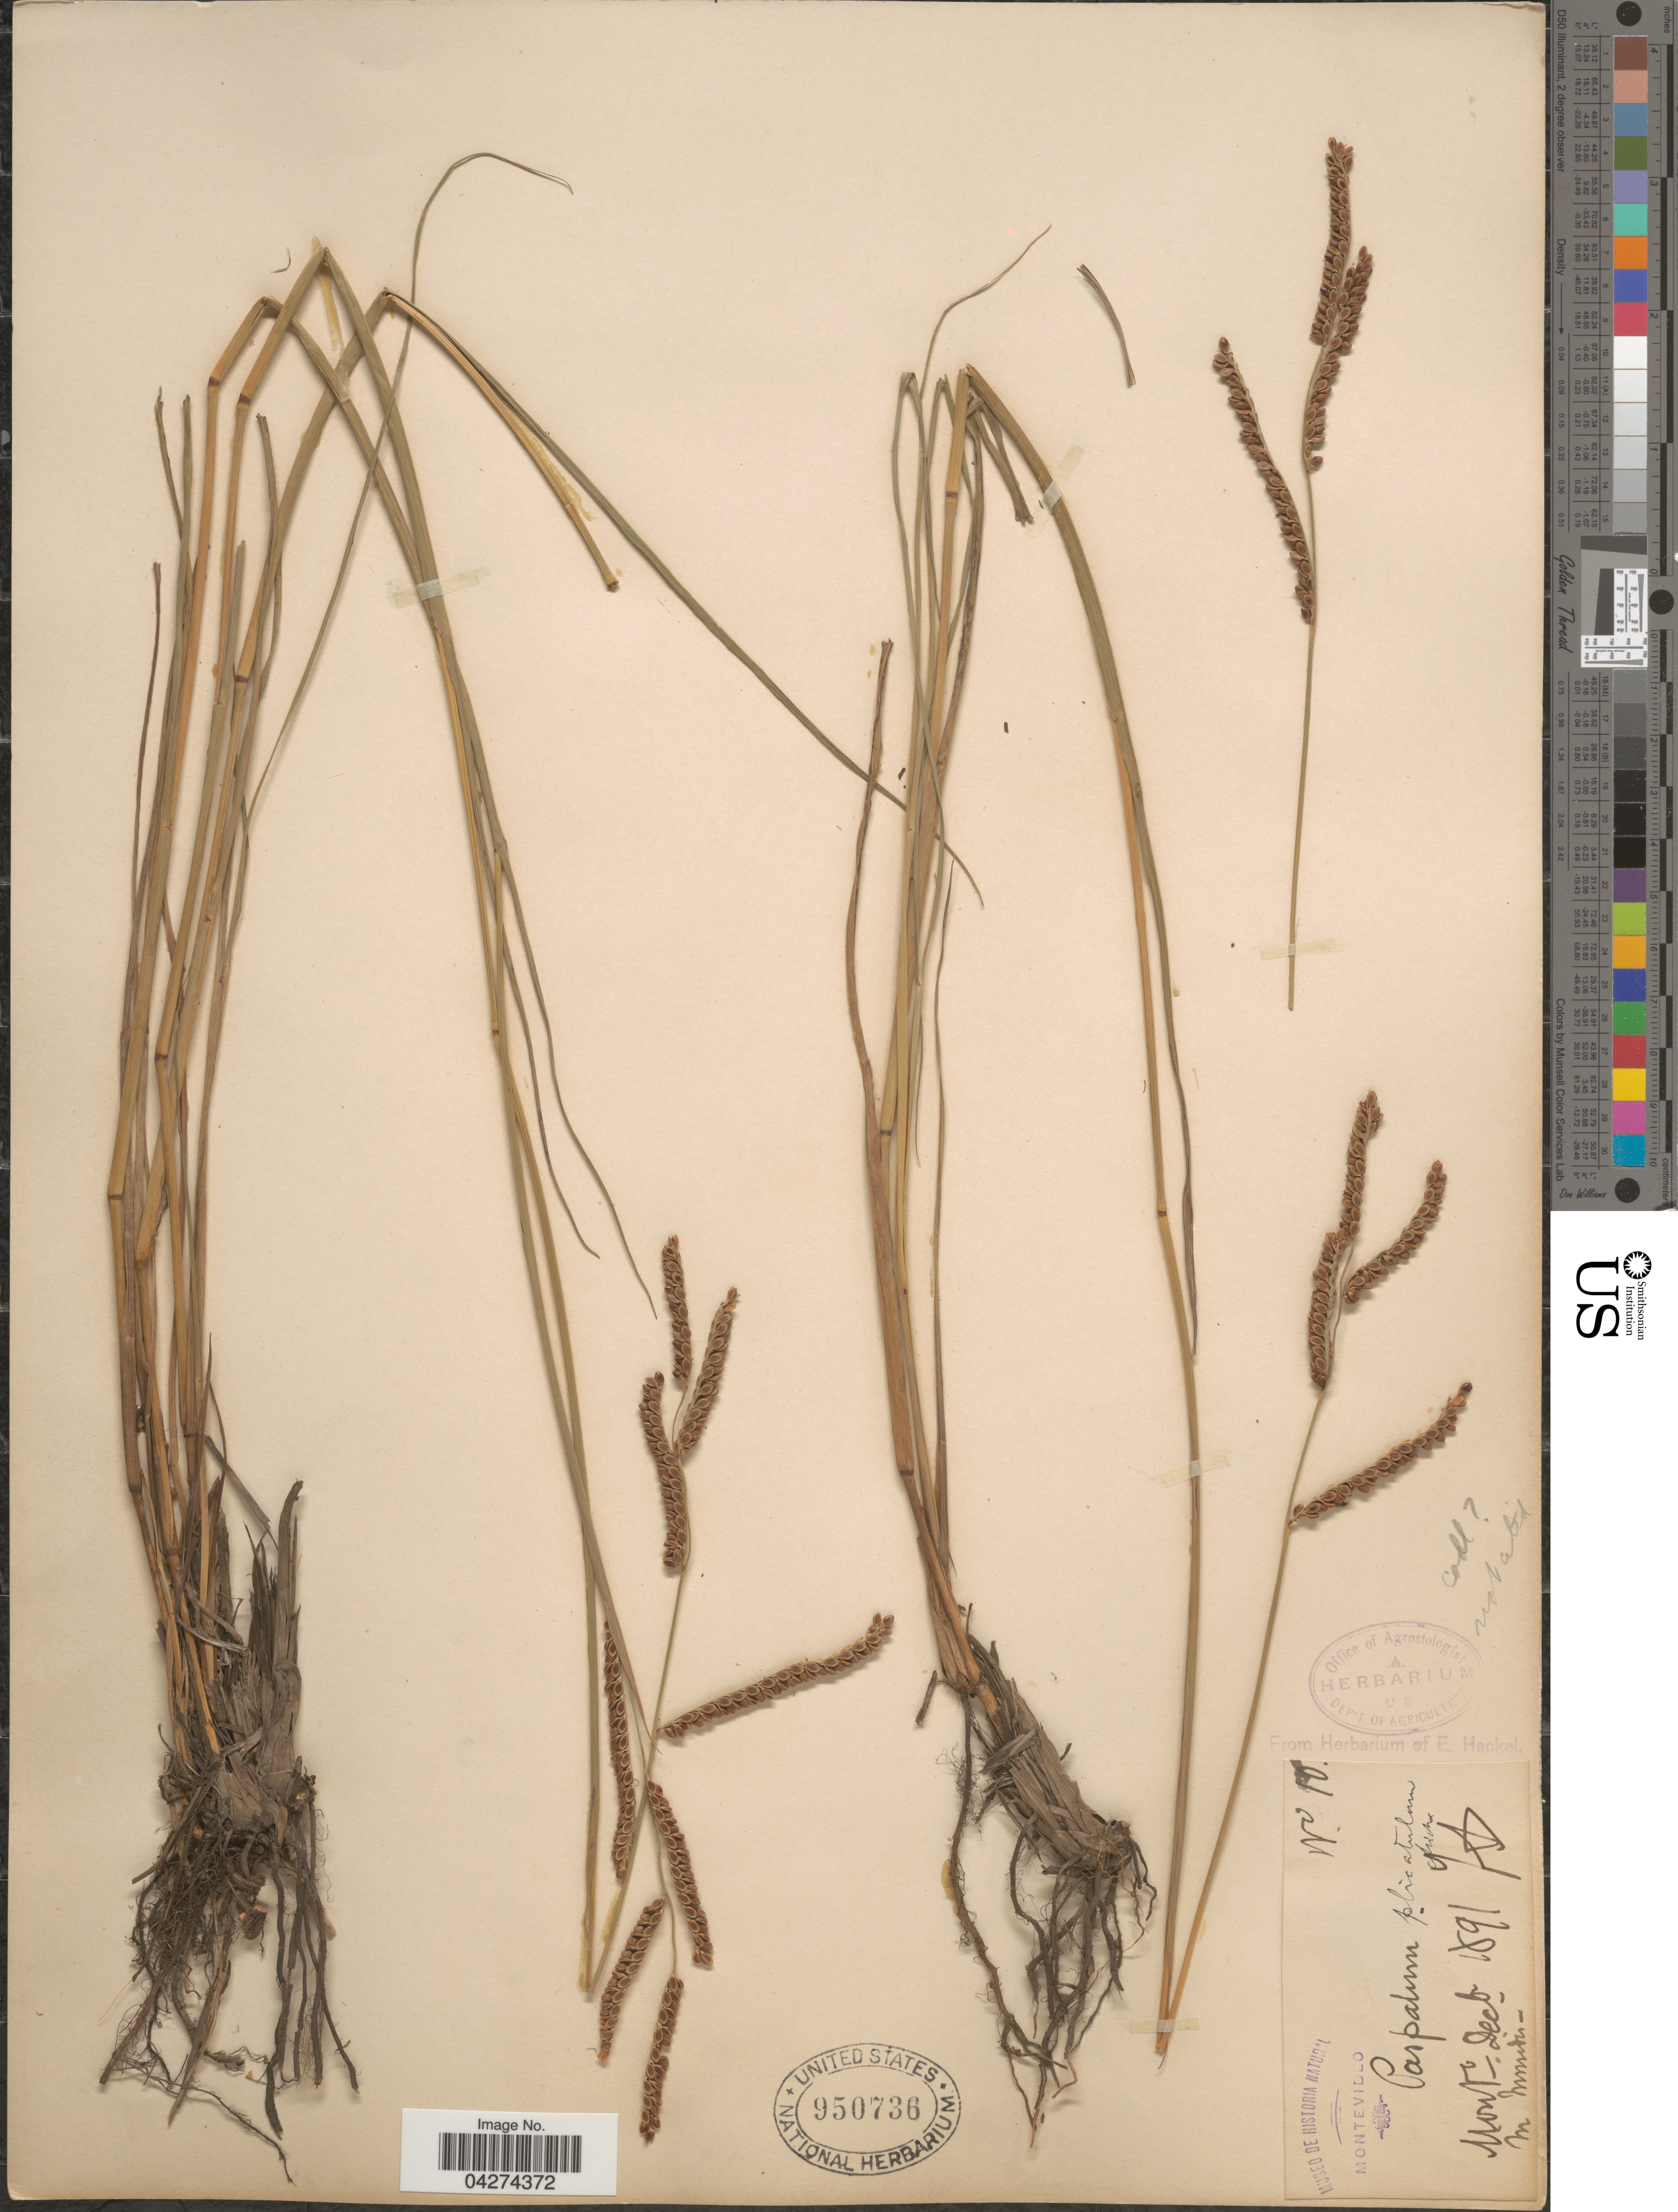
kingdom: Plantae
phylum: Tracheophyta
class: Liliopsida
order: Poales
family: Poaceae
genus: Paspalum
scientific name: Paspalum plicatulum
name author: Michx.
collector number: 10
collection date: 1891-12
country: Uruguay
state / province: Montevideo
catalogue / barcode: US 950736